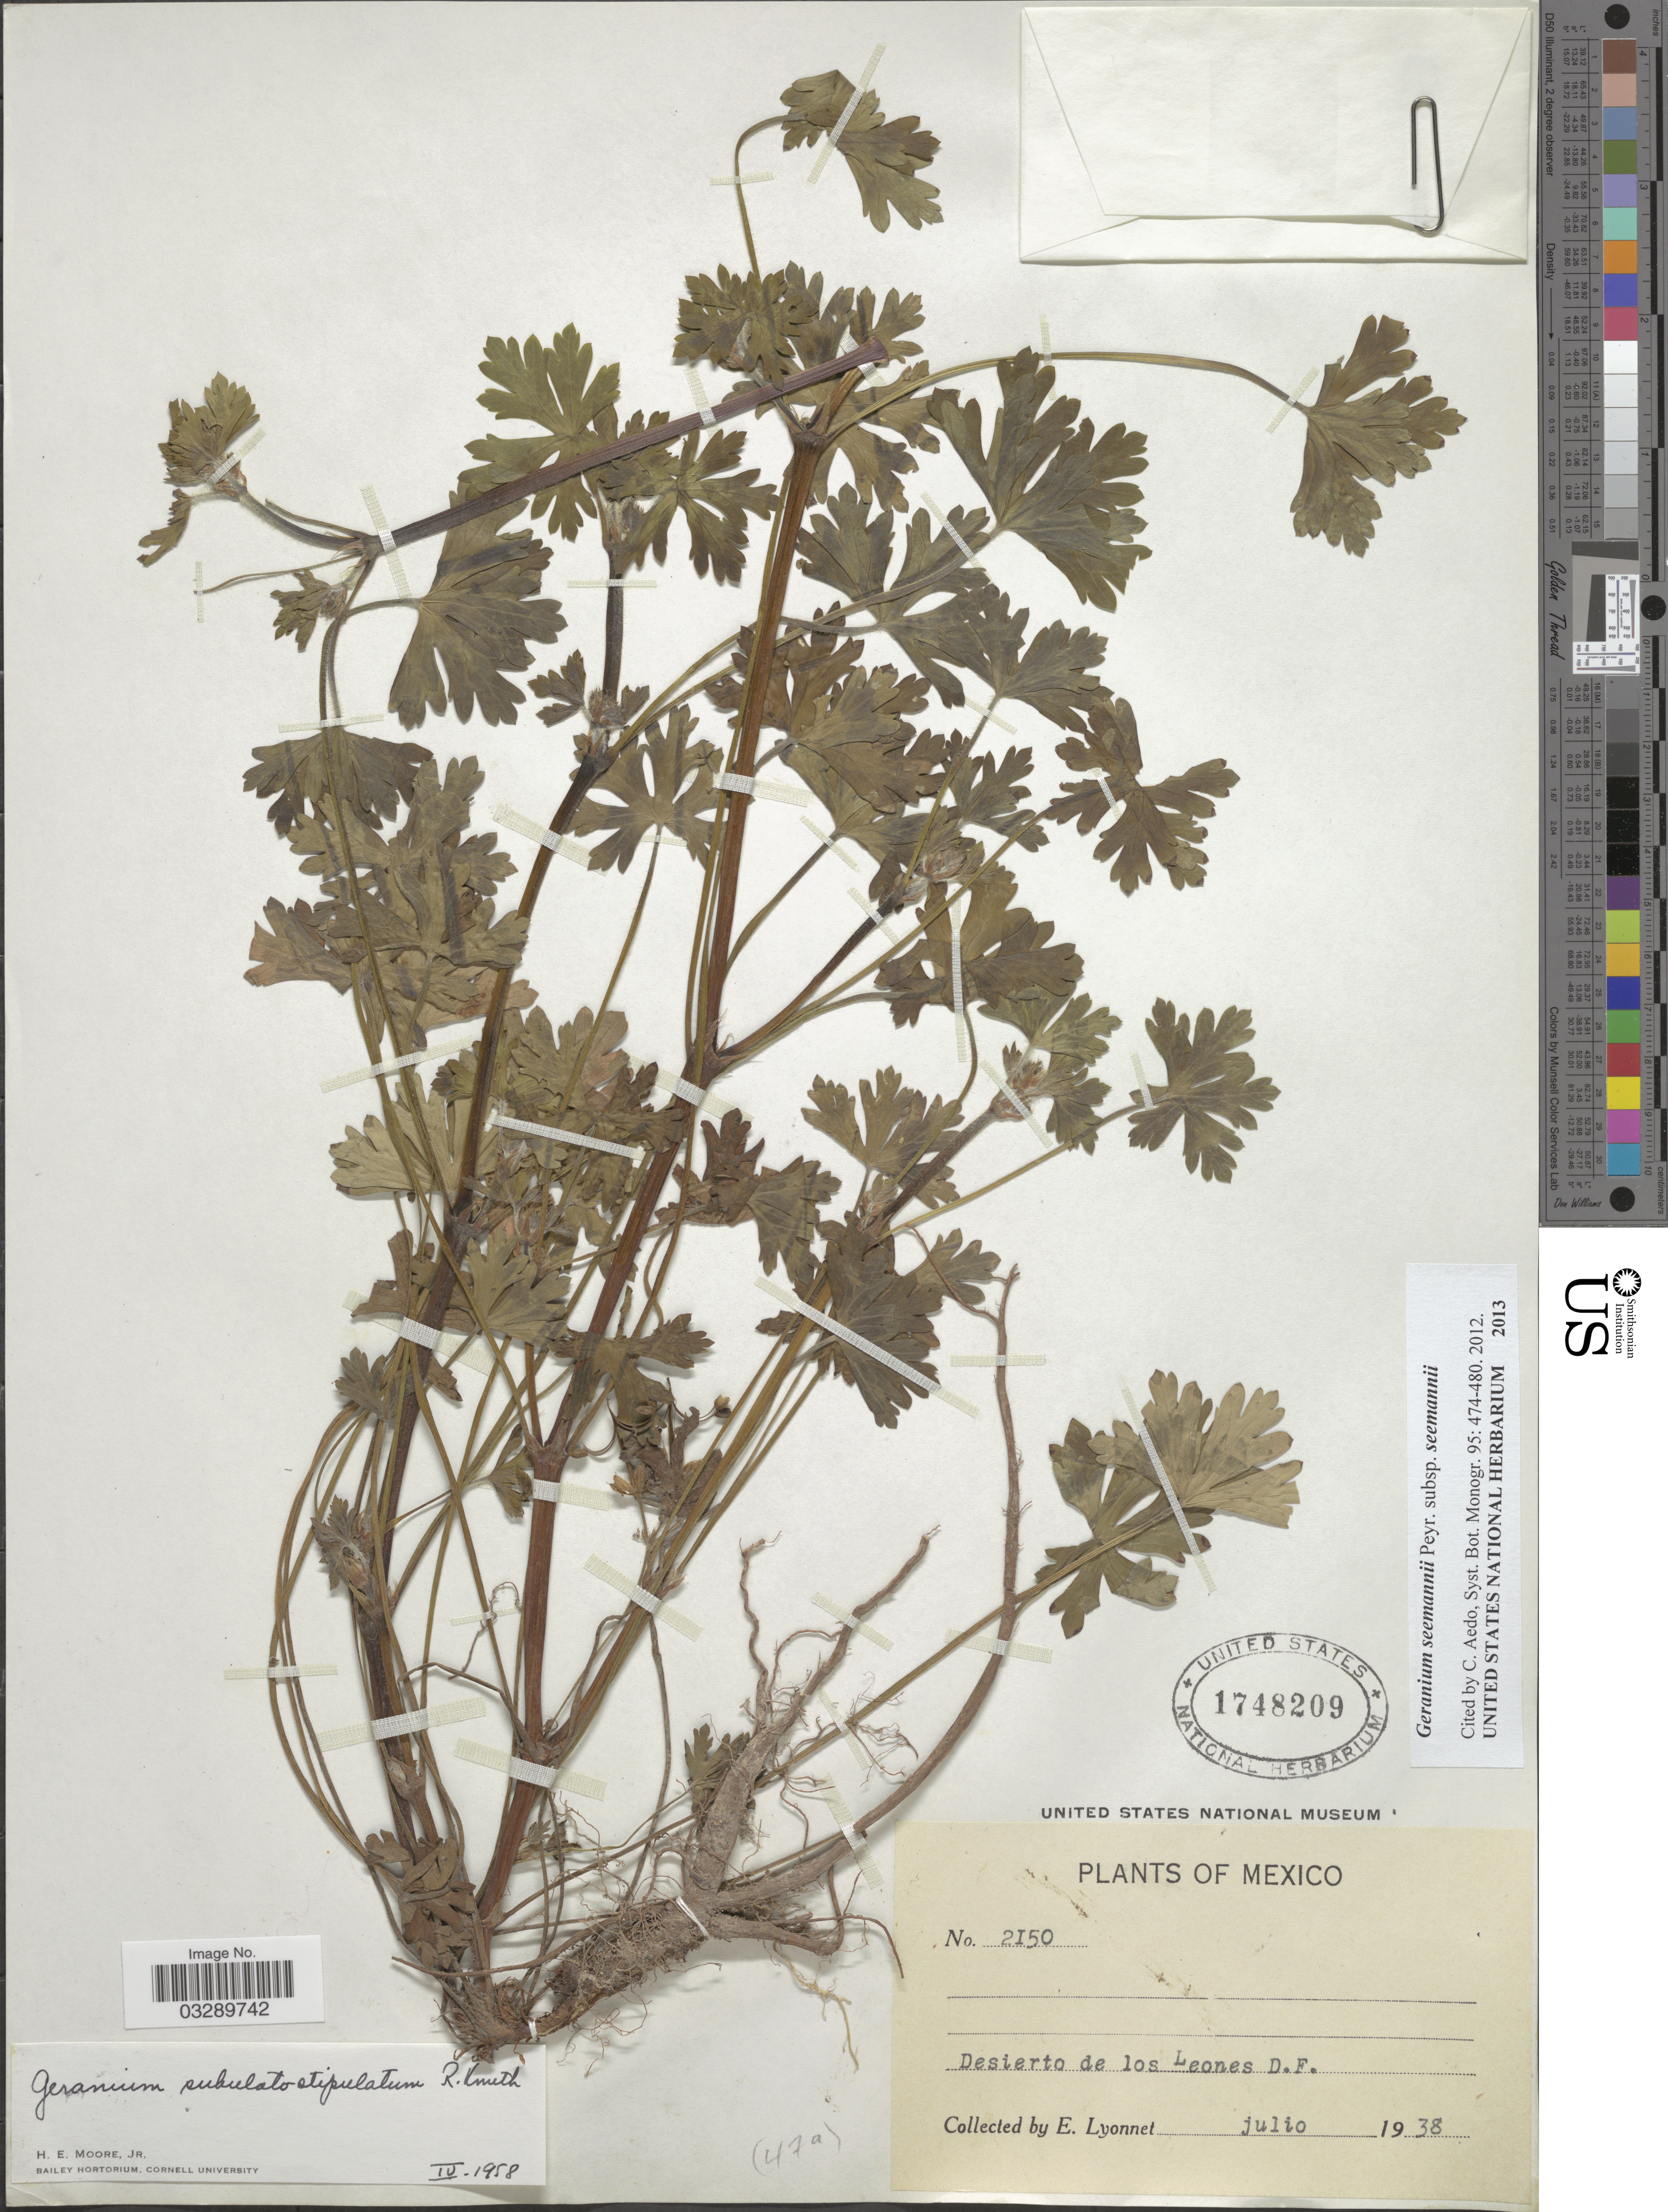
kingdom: Plantae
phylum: Tracheophyta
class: Magnoliopsida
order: Geraniales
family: Geraniaceae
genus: Geranium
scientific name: Geranium seemannii subsp. seemannii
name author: Peyr.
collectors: E. Lyonnet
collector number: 2150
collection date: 1938-07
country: Mexico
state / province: Distrito Federal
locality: Desierto de los Leones.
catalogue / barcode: US 1748209